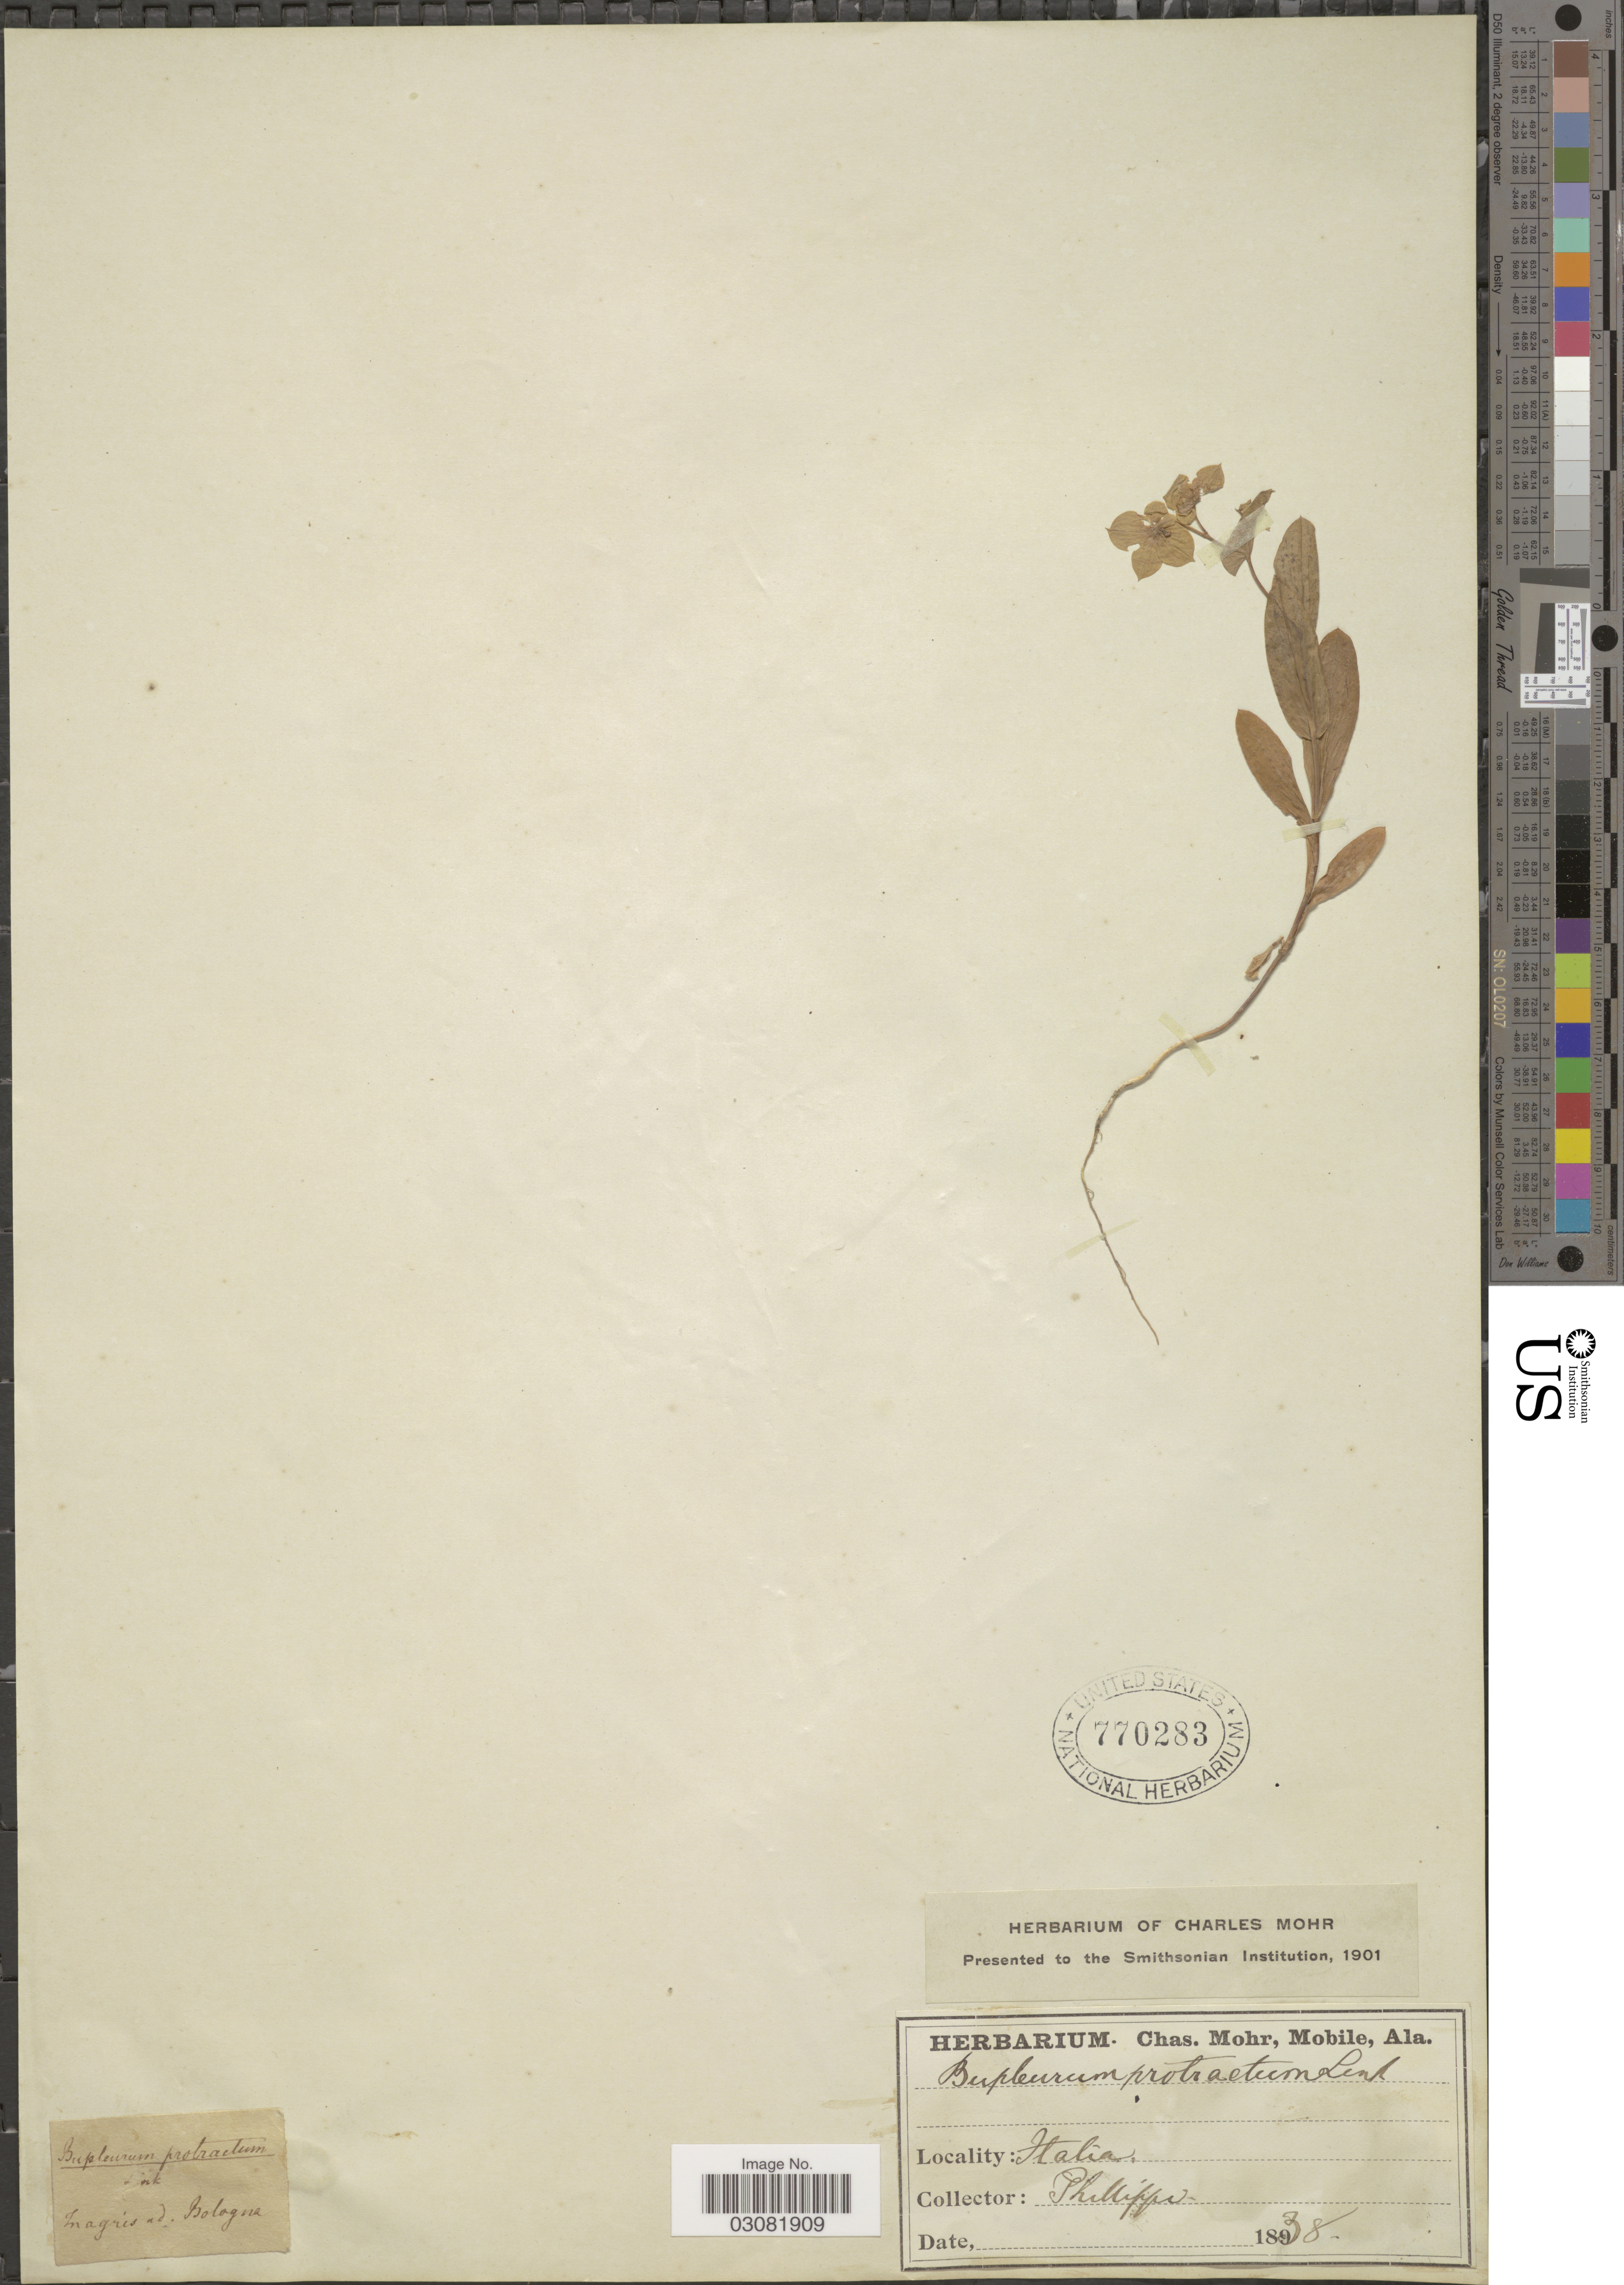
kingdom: Plantae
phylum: Tracheophyta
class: Magnoliopsida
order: Apiales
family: Apiaceae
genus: Bupleurum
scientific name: Bupleurum petraeum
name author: L.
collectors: -. Phillipi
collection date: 1838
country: Italy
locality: Italia. In agres ad. Bologna.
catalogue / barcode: US 770283